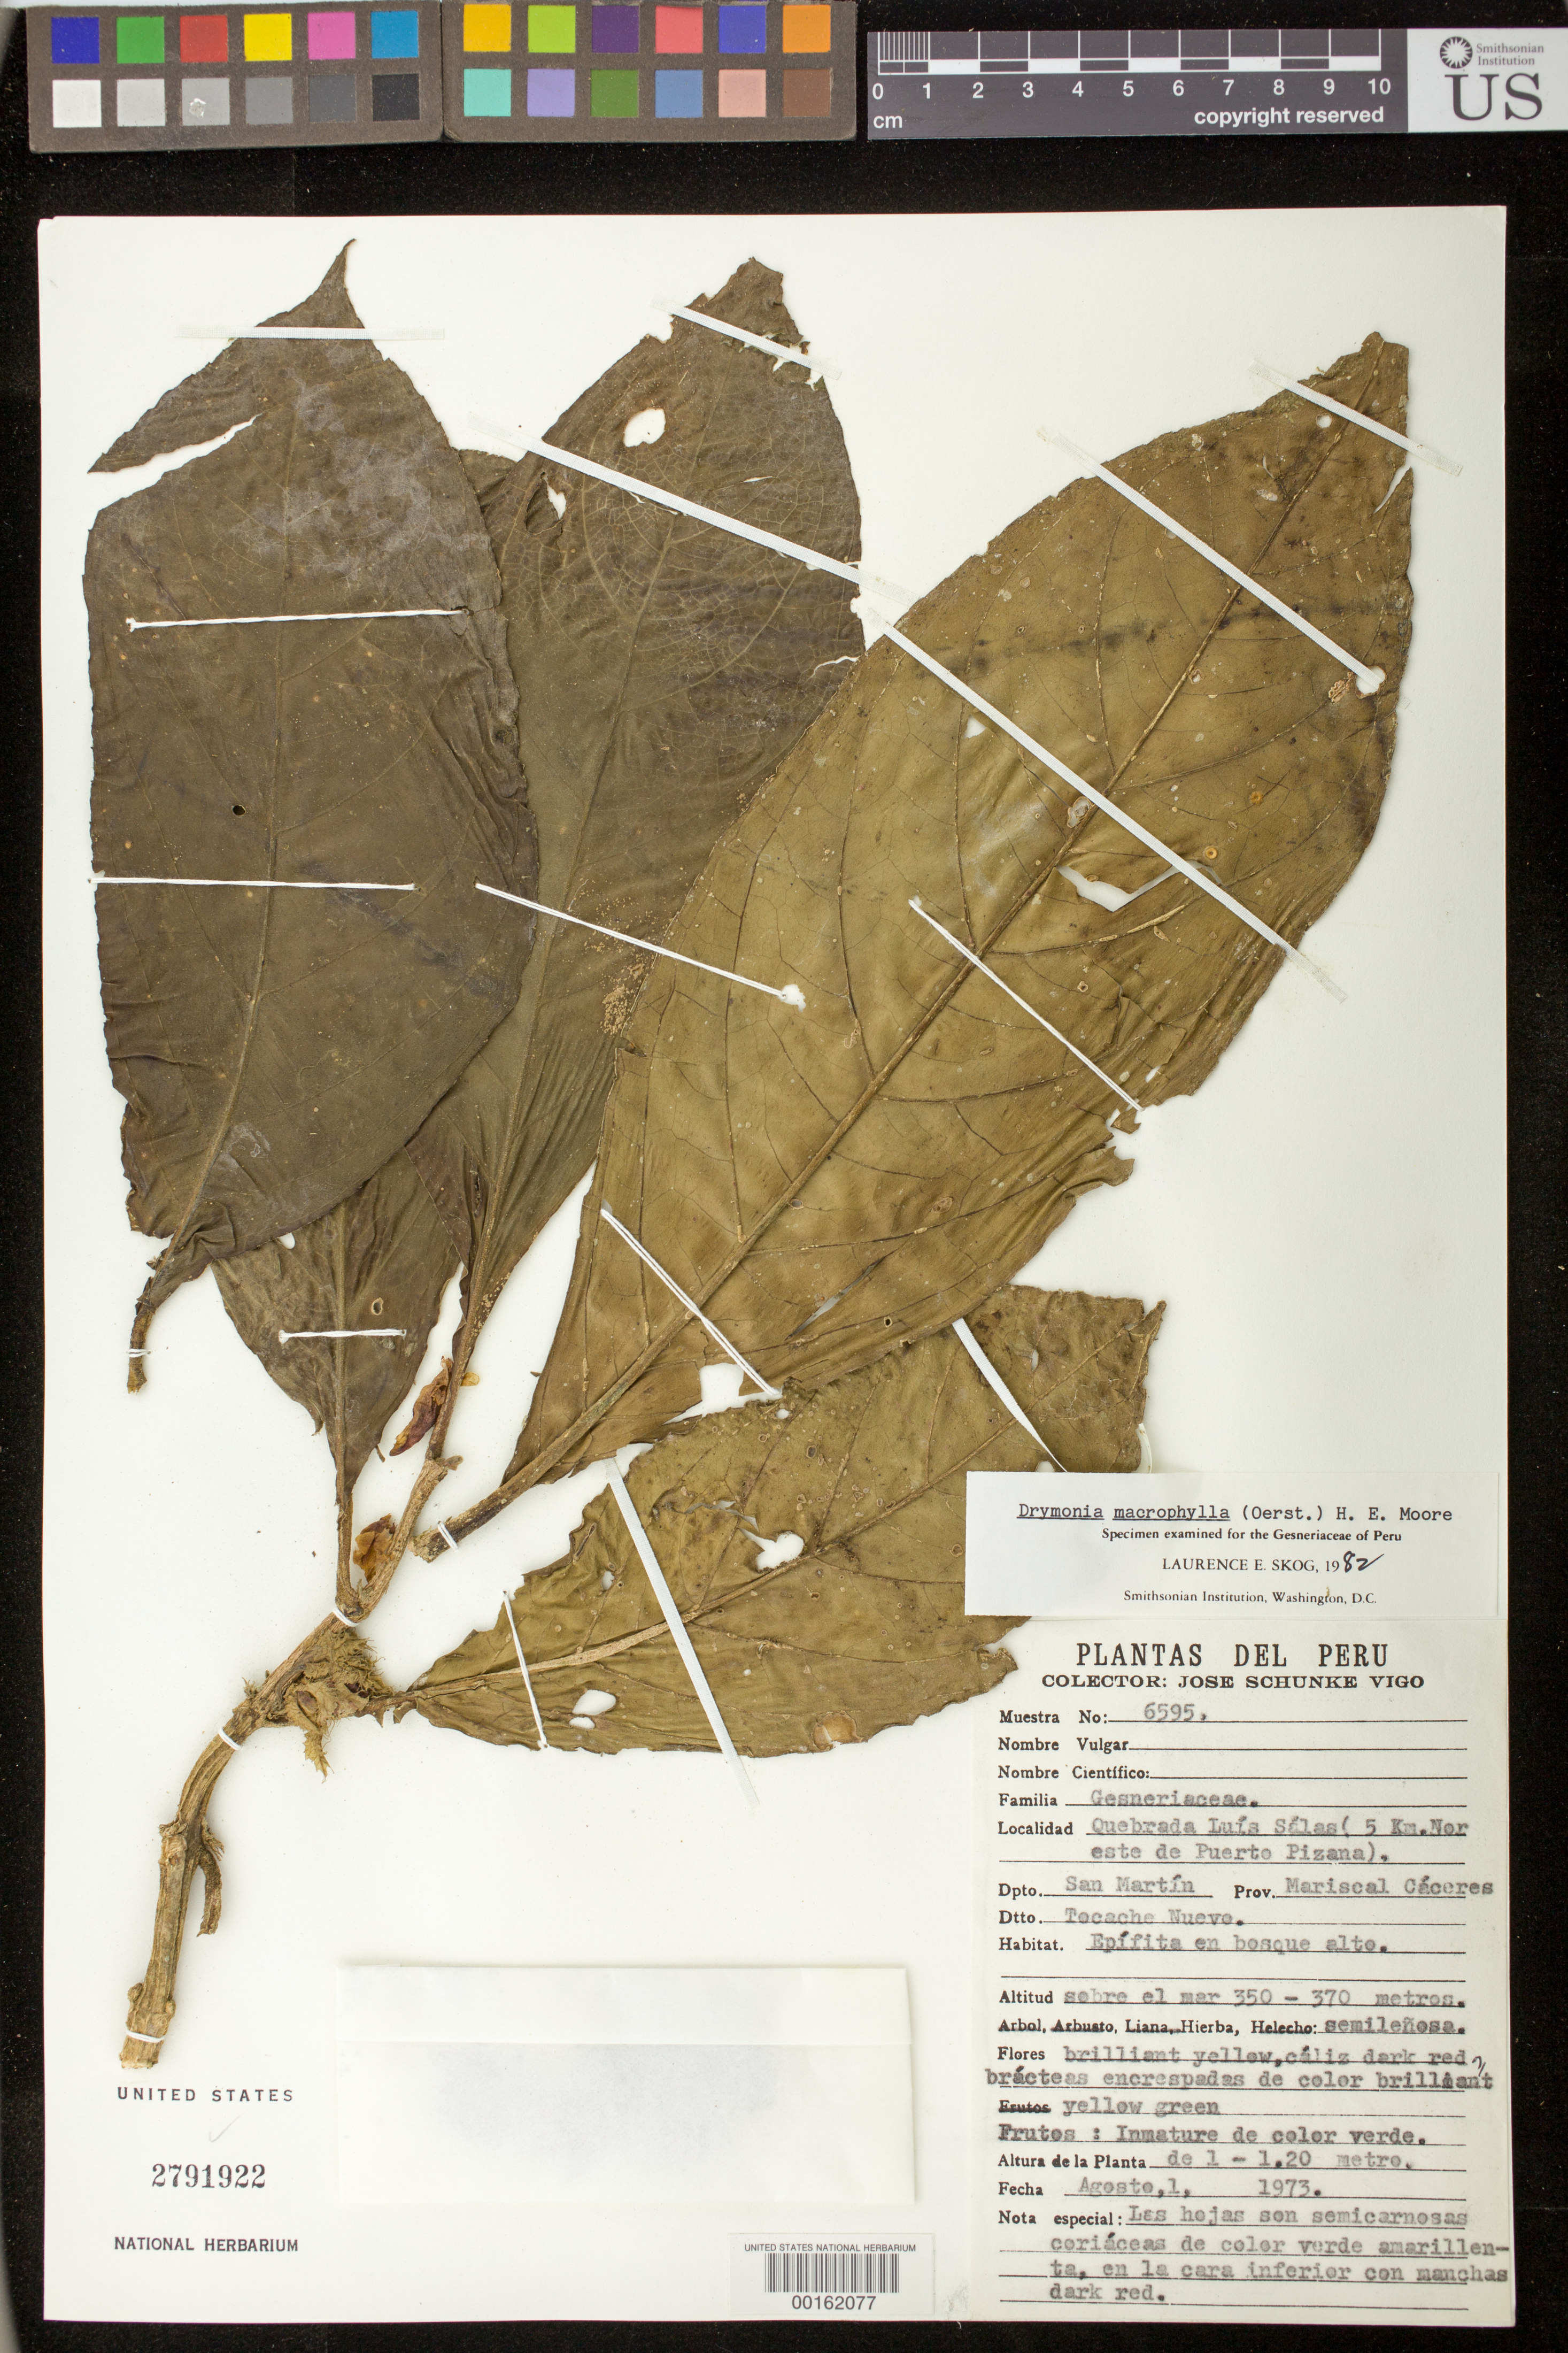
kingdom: Plantae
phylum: Tracheophyta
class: Magnoliopsida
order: Lamiales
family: Gesneriaceae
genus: Drymonia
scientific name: Drymonia macrophylla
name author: (Oerst.) H.E. Moore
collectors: J. Schunke Vigo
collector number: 6595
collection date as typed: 01 Aug 1973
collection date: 1973-08-01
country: Peru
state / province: San Martín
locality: Prov. Mariscal Cáceres, Dtto Tocache Nuevo, Quebrada Luis Salas (5 km NE of Puerto Pizana)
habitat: Epiphytein tall forest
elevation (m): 350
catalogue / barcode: US 2791922